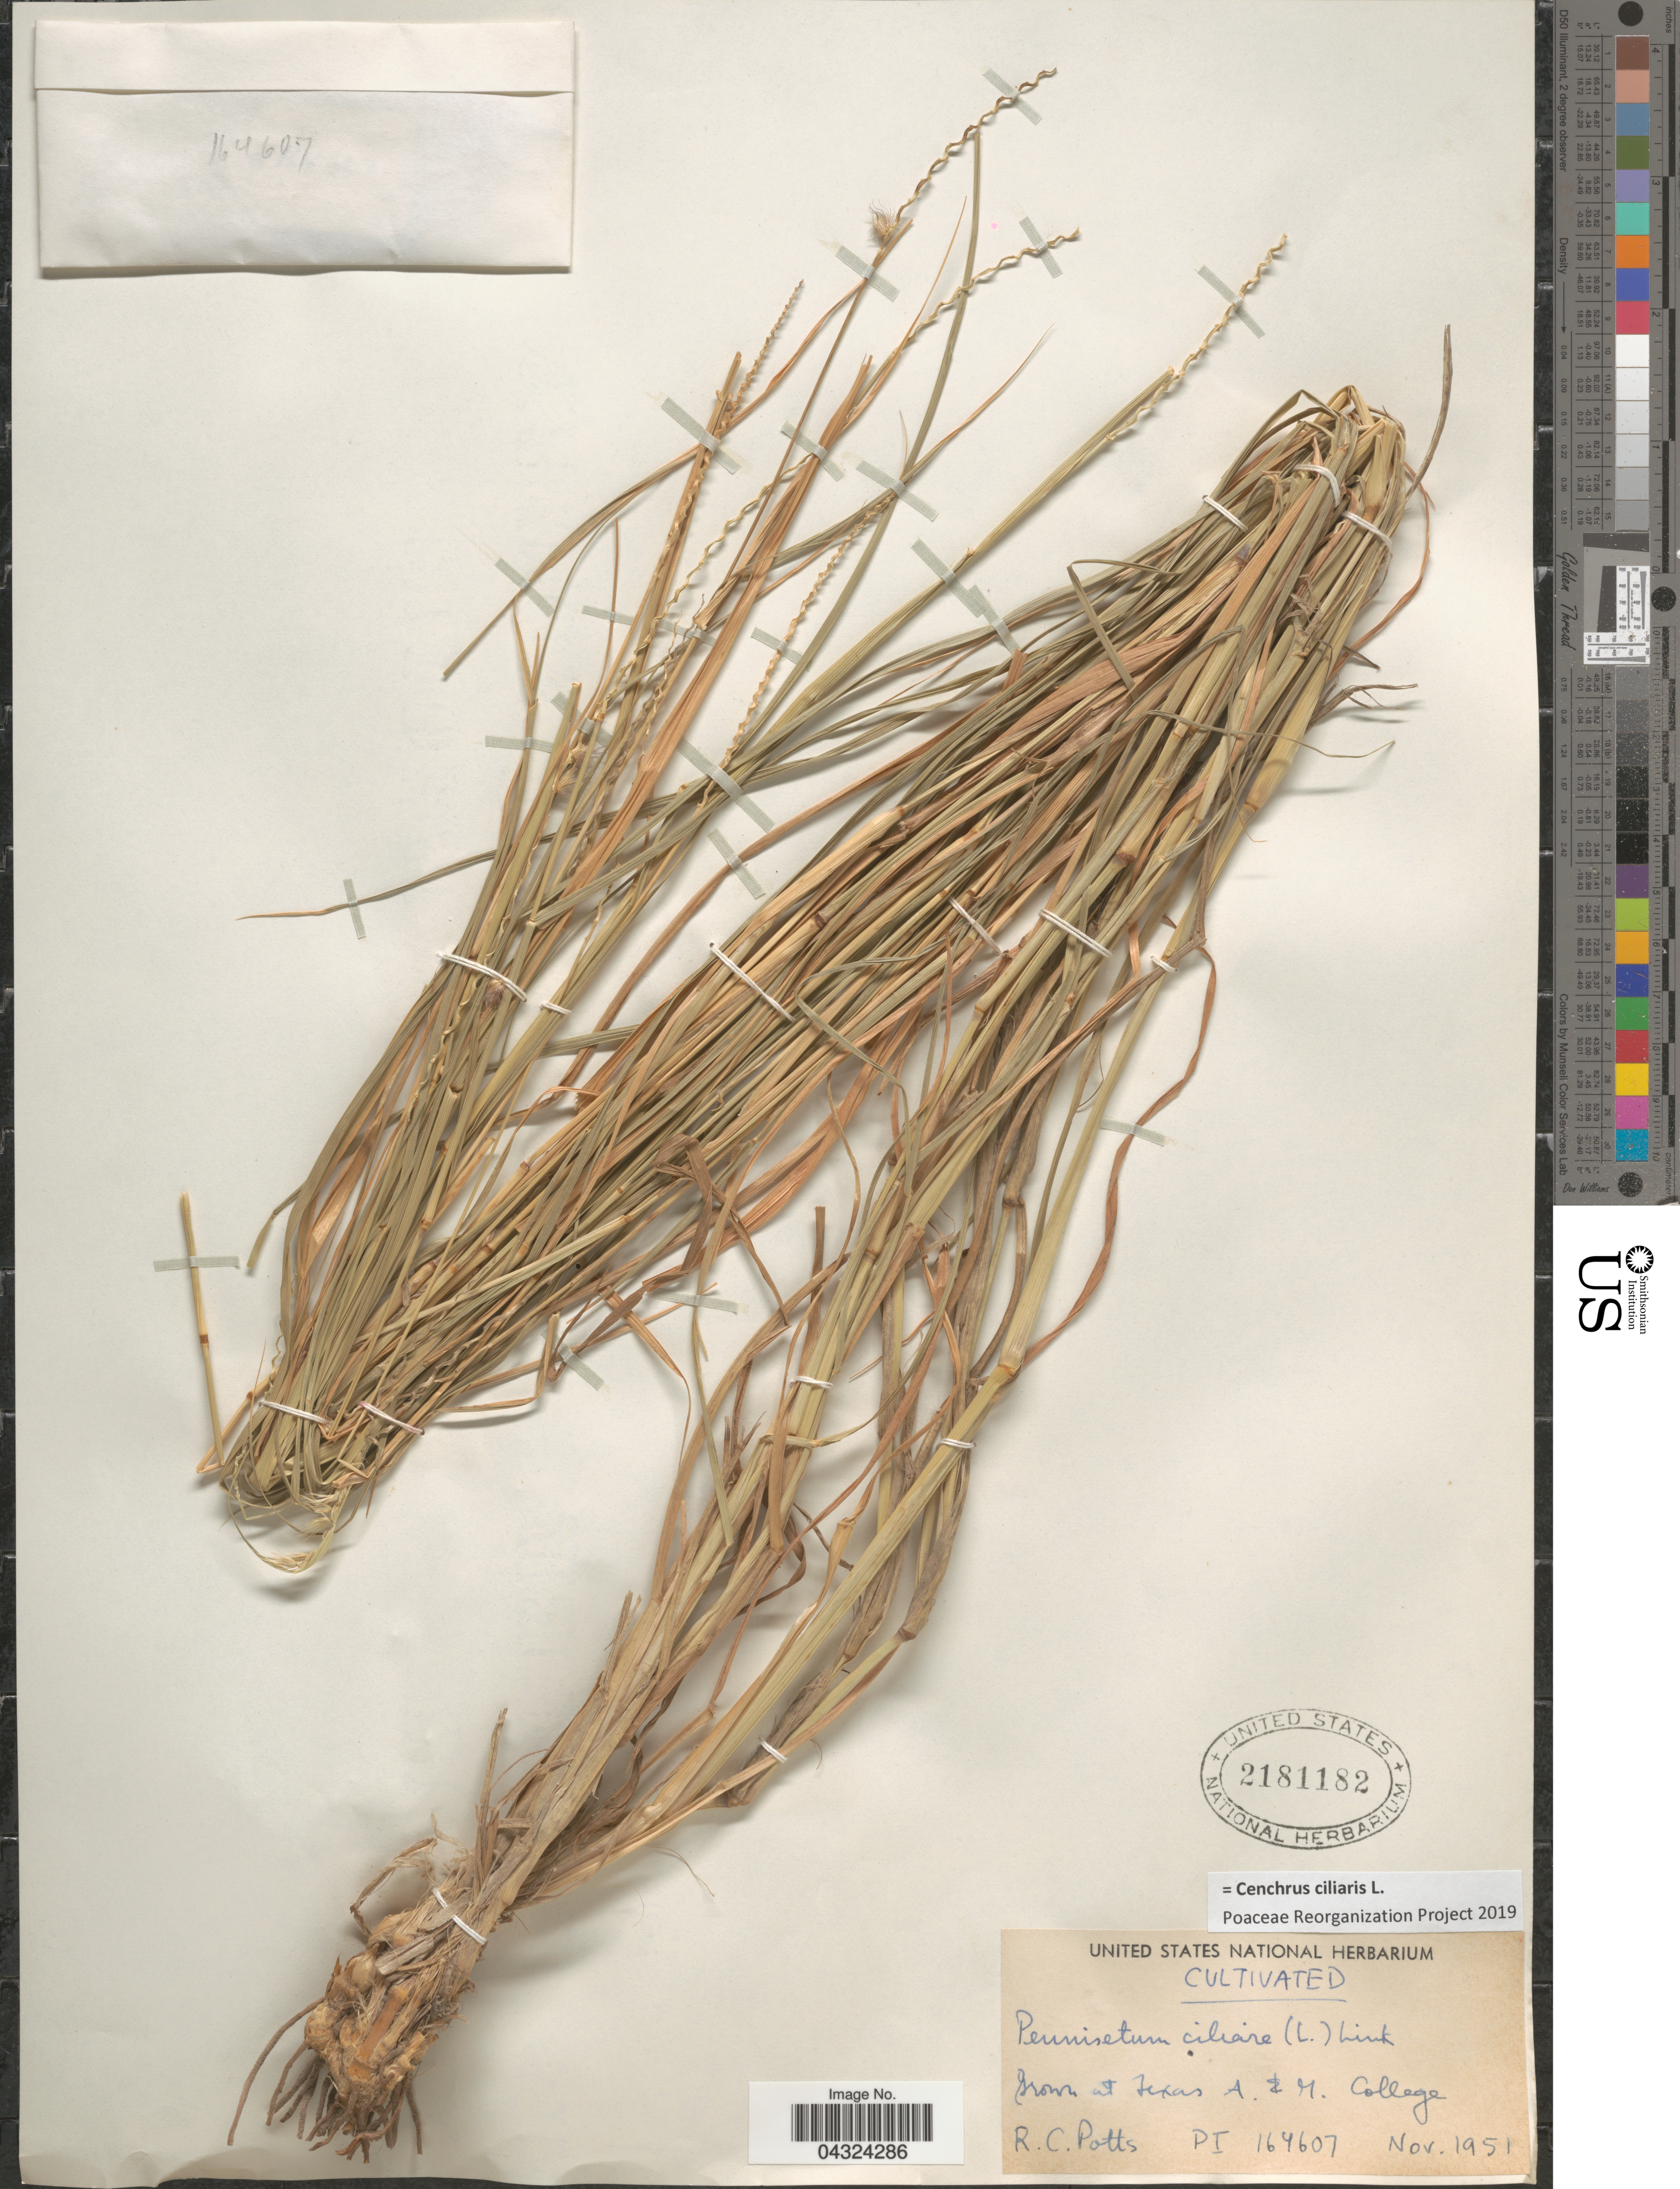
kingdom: Plantae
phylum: Tracheophyta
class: Liliopsida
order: Poales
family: Poaceae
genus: Cenchrus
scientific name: Cenchrus ciliaris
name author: L.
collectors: R. Potts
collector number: PI 164607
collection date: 1951-11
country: United States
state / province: Texas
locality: Grown at Texas A. & M. College.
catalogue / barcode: US 2181182